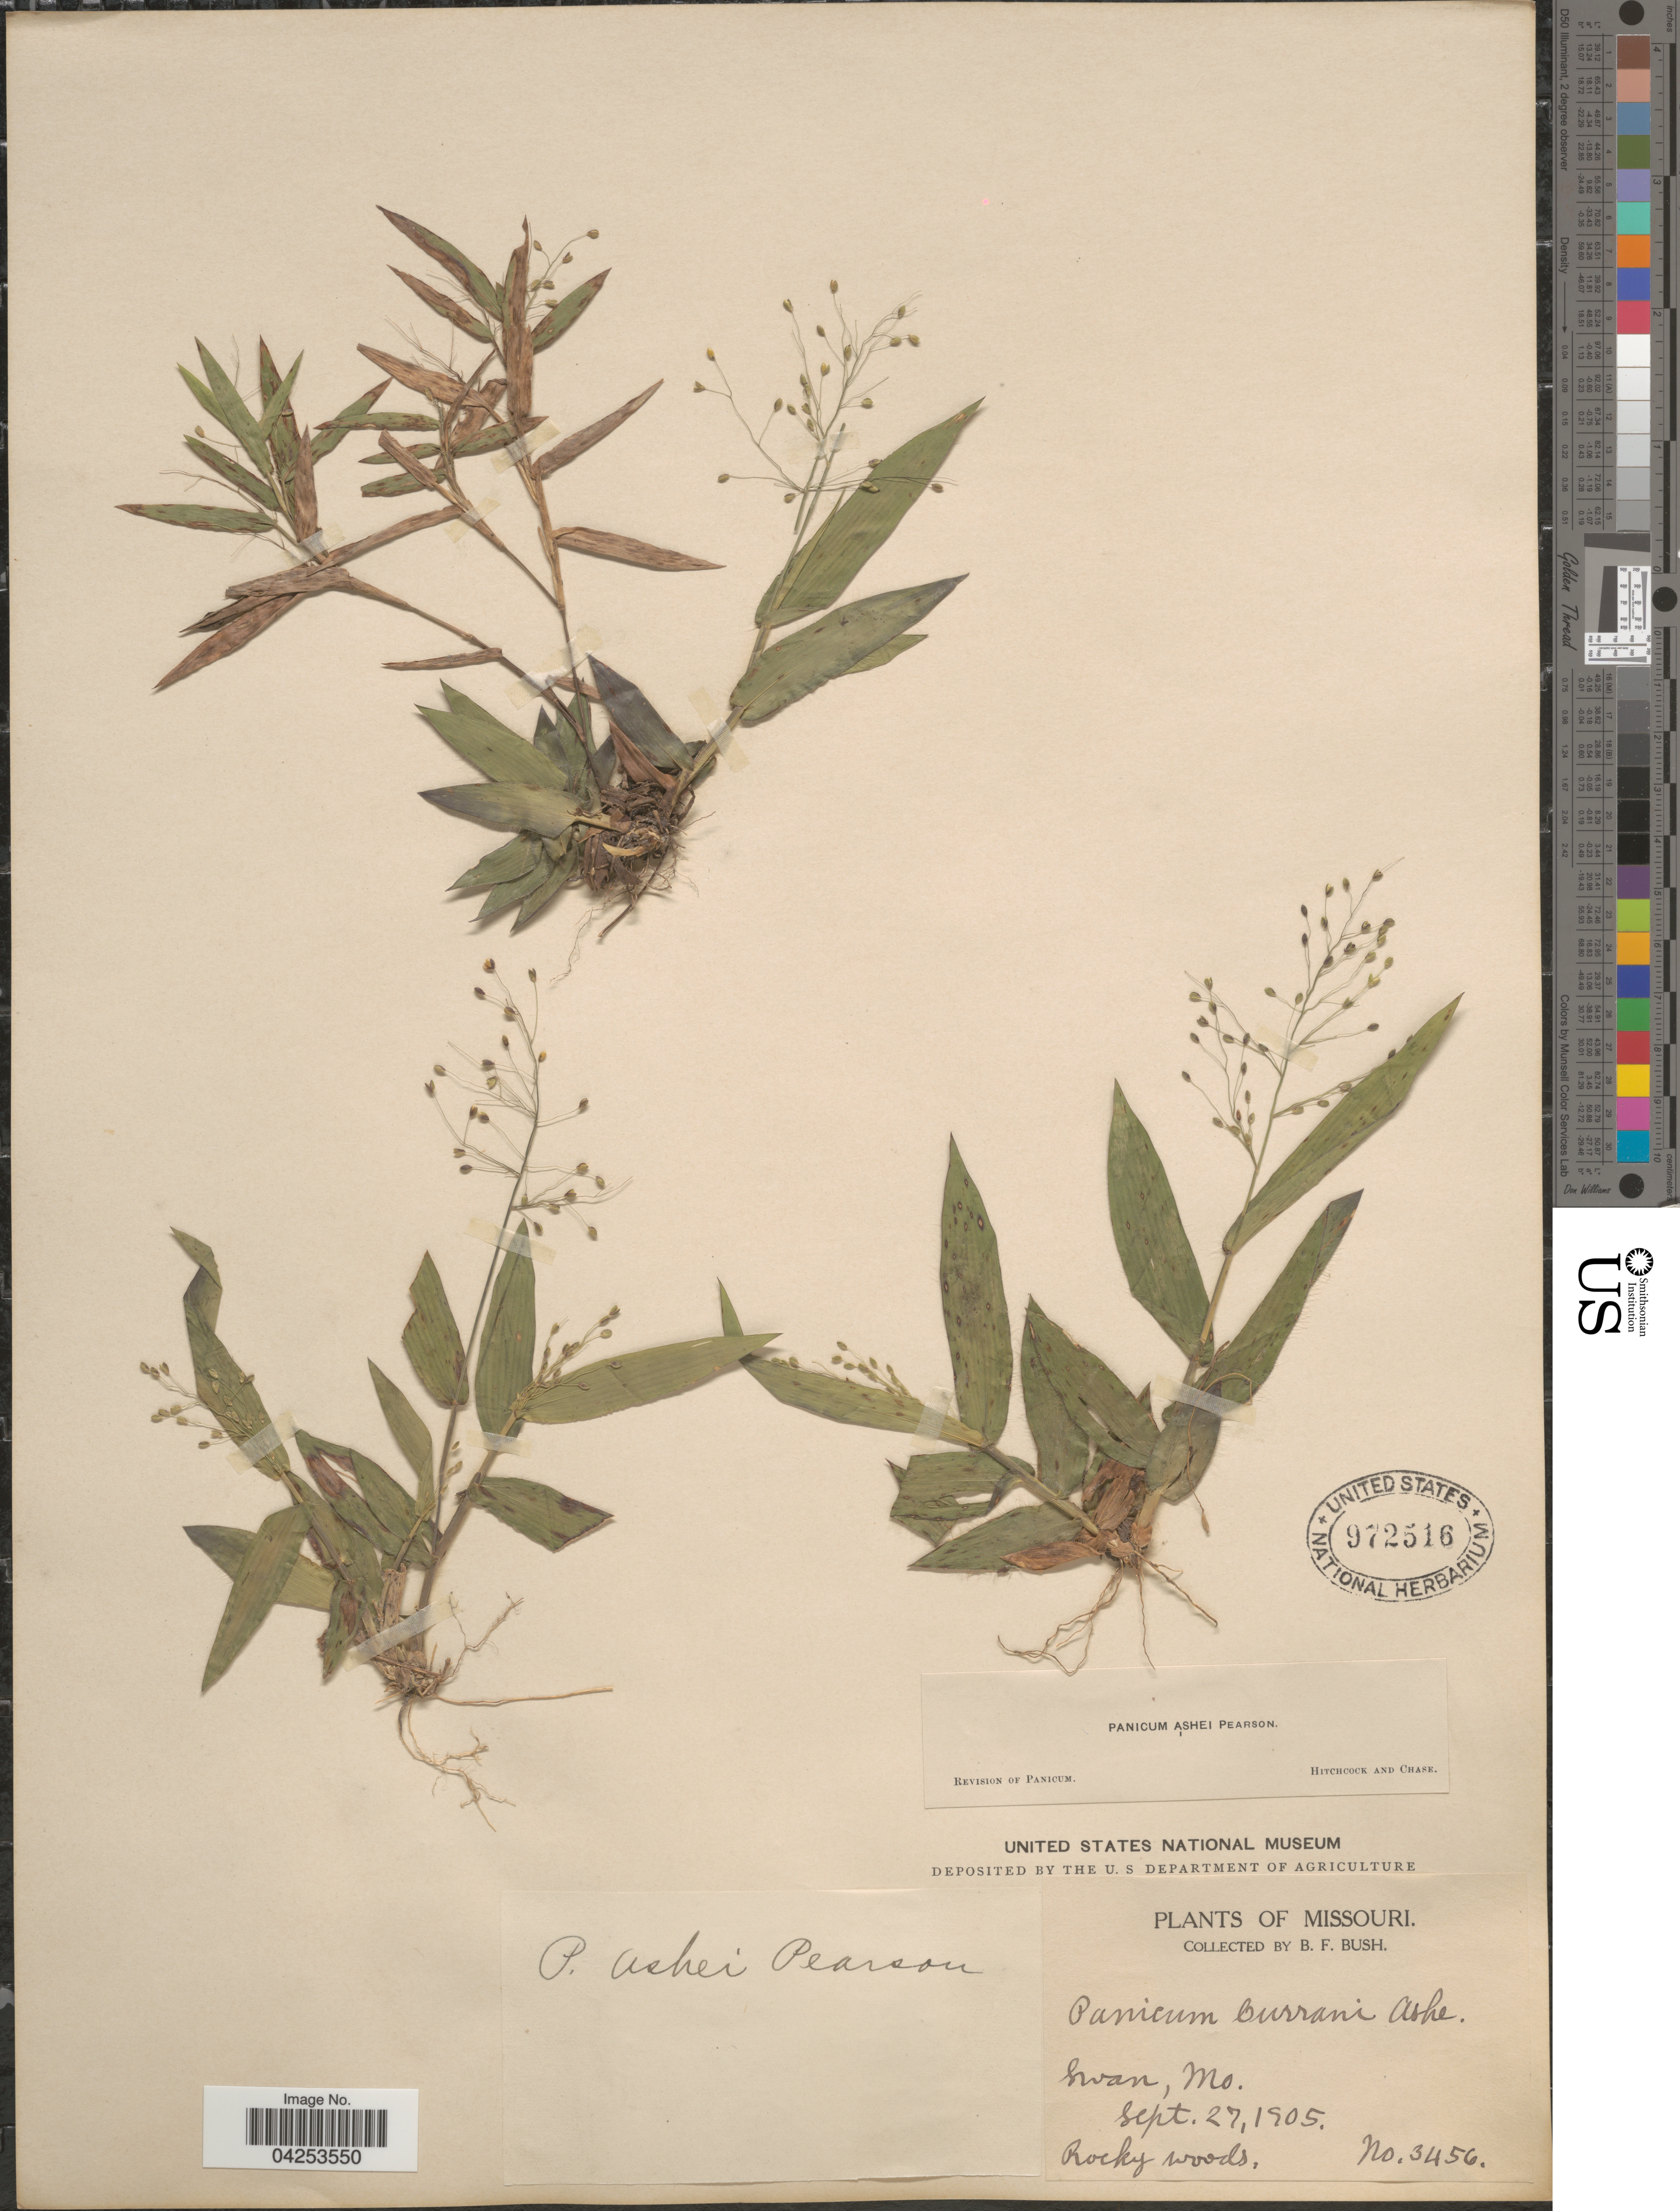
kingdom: Plantae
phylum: Tracheophyta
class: Liliopsida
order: Poales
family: Poaceae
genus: Dichanthelium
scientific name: Dichanthelium commutatum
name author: (Schult.) Gould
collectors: B. F. Bush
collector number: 3456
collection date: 1905-09-27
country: United States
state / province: Missouri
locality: Swan.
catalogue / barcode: US 972516